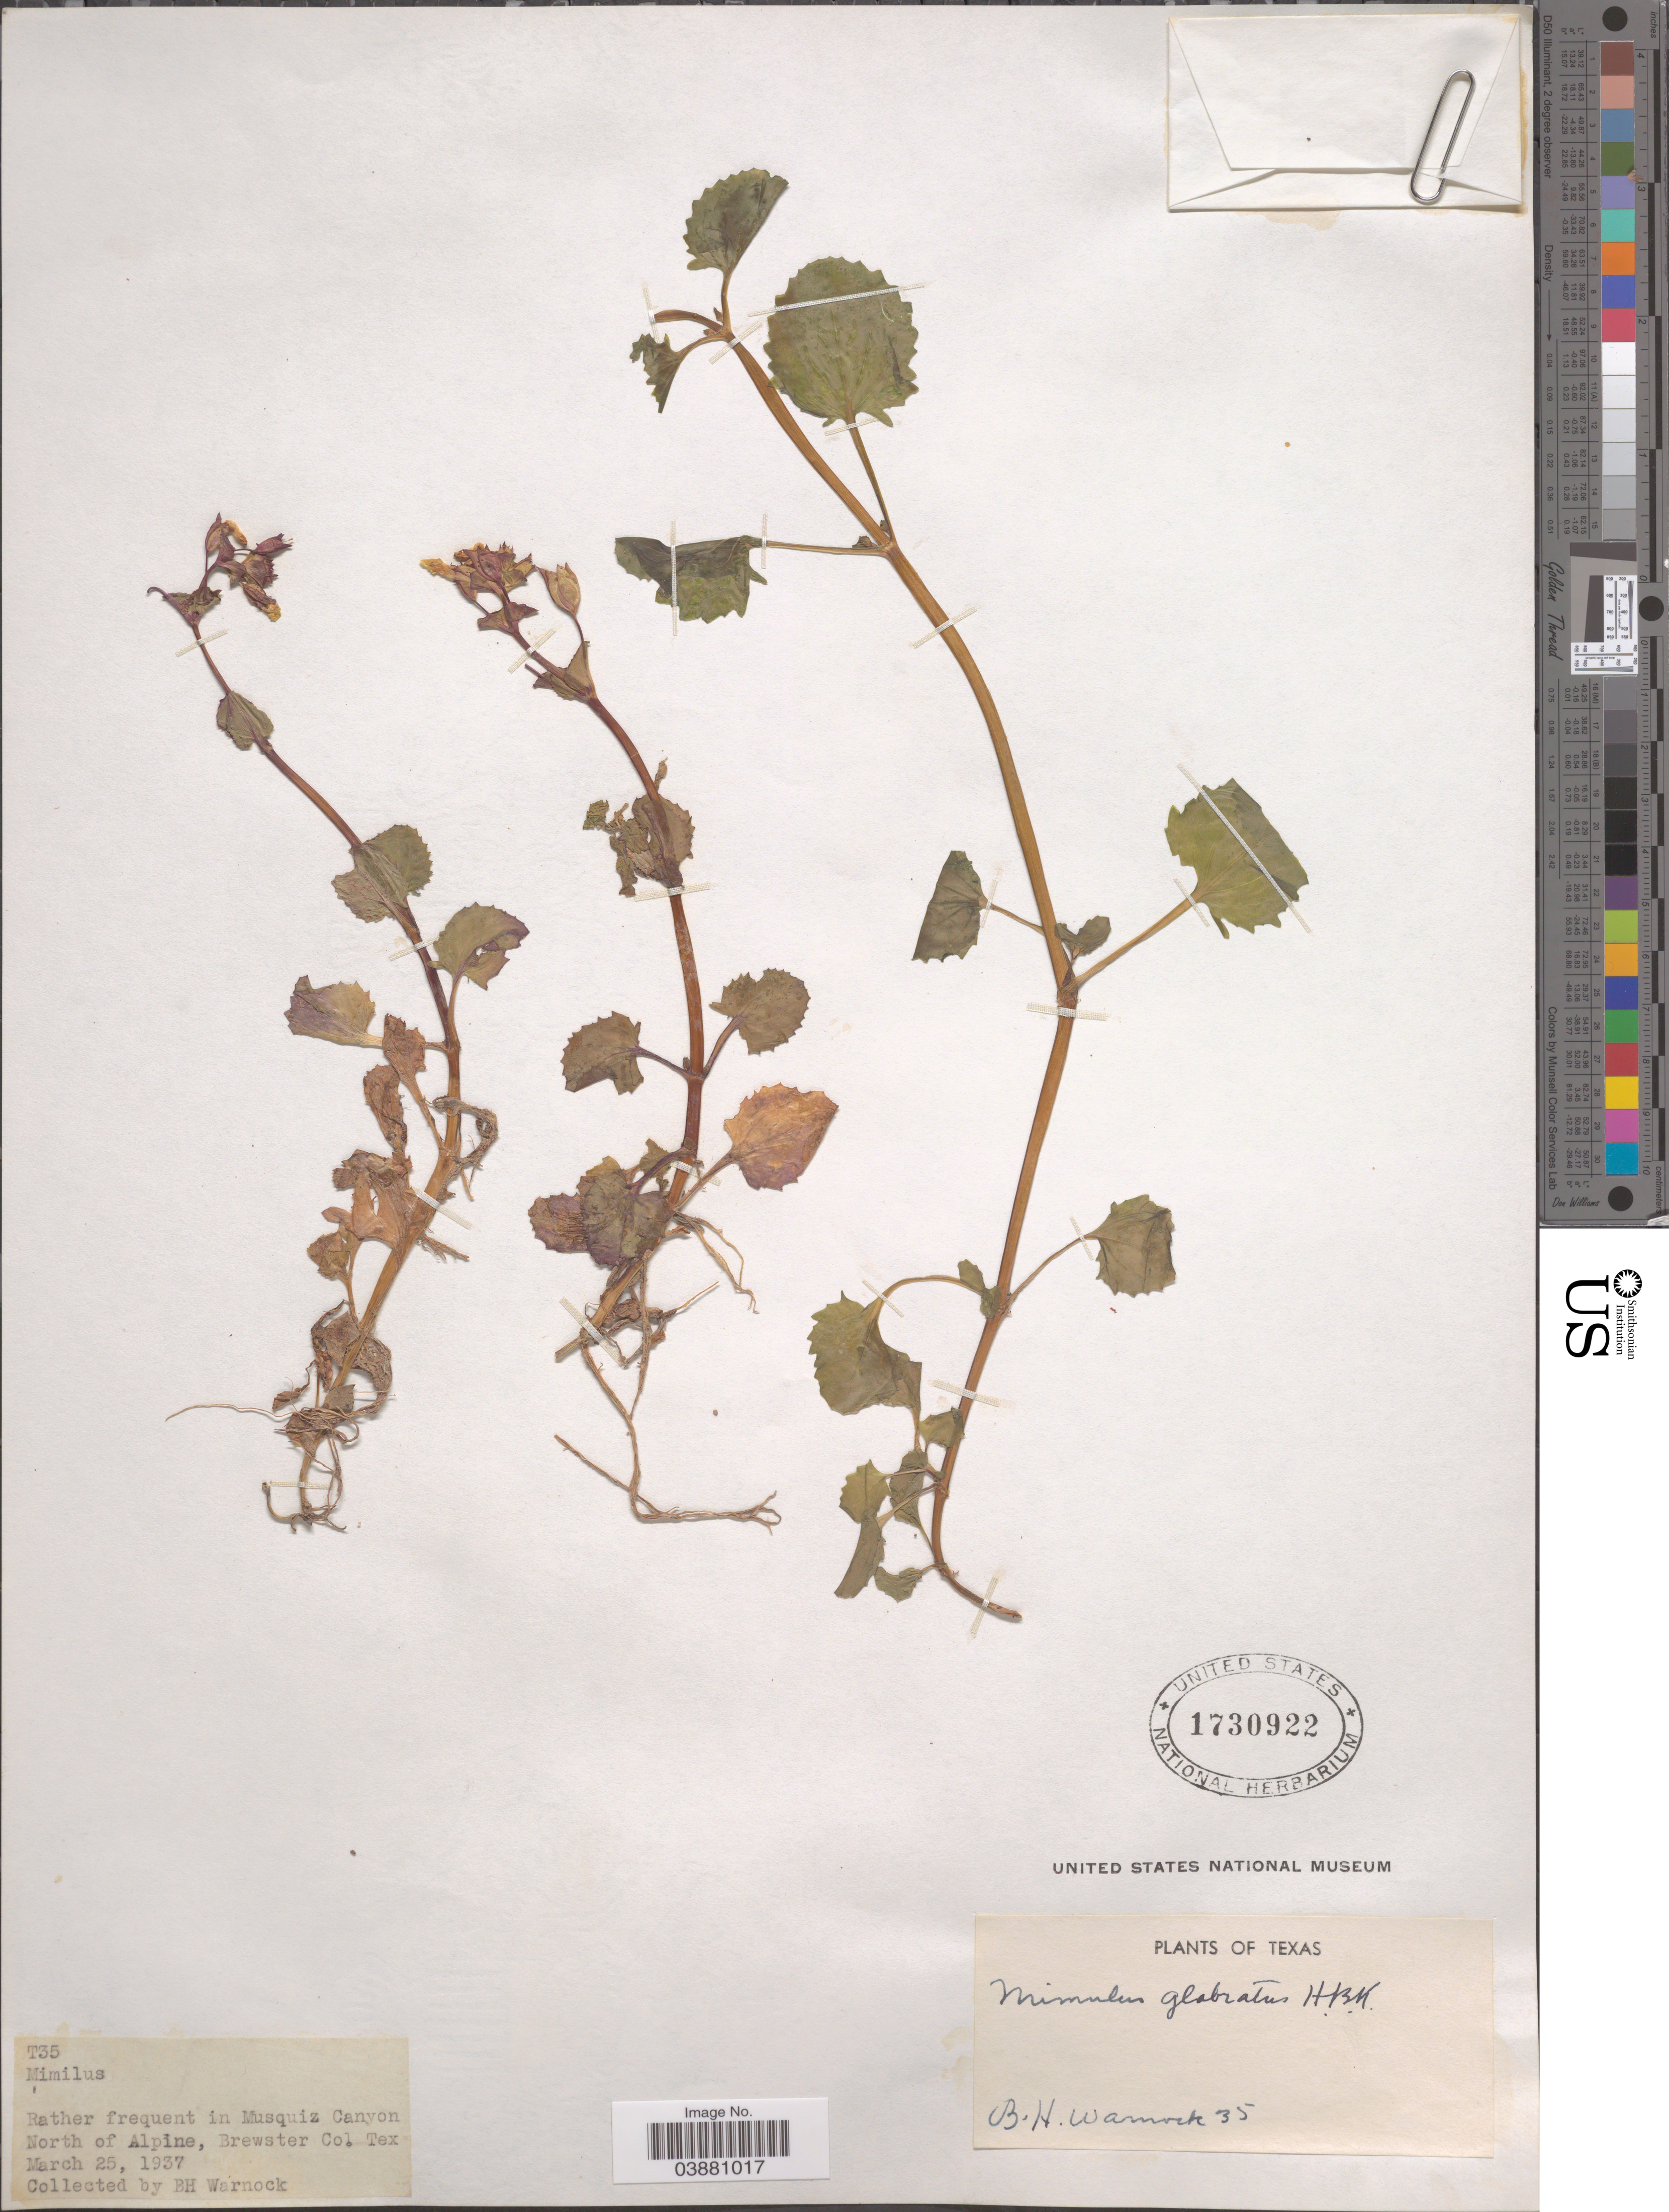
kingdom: Plantae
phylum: Tracheophyta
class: Magnoliopsida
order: Lamiales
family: Phrymaceae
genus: Mimulus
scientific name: Mimulus glabratus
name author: Kunth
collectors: B. H. Warnock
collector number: T35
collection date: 1937-03-25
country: United States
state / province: Texas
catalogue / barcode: US 1730922